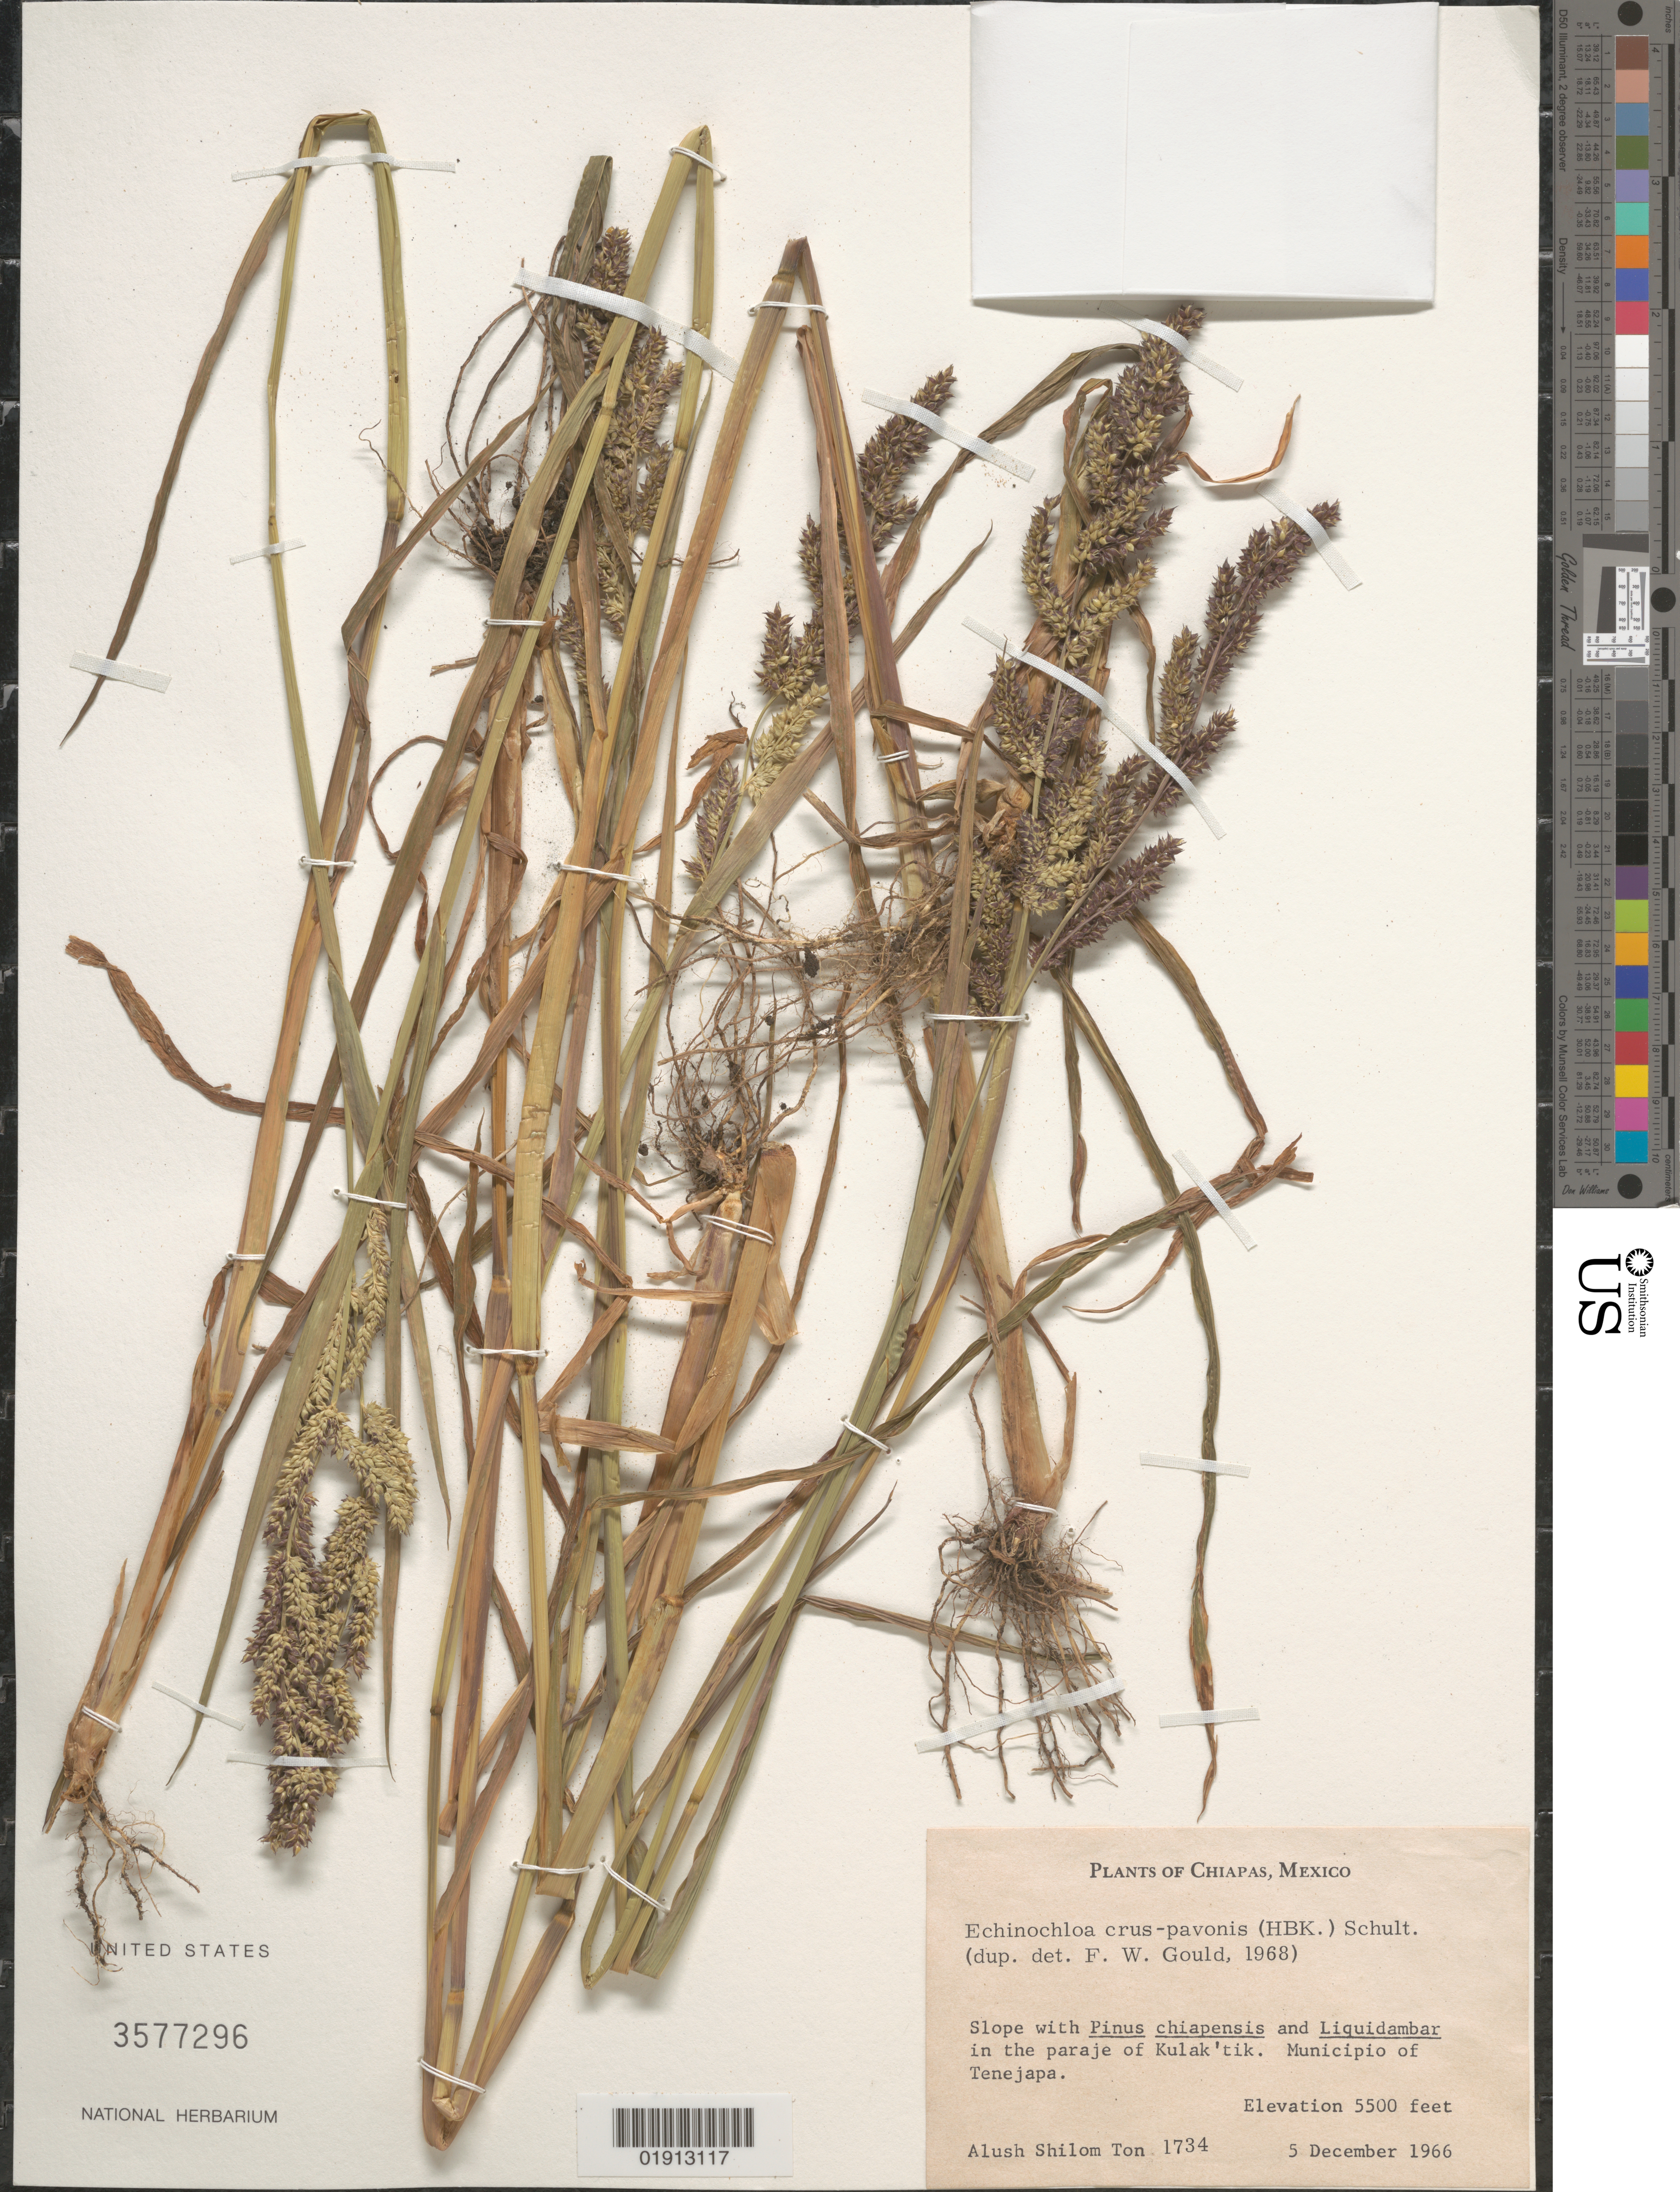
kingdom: Plantae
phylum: Tracheophyta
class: Liliopsida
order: Poales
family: Poaceae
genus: Echinochloa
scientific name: Echinochloa crus-pavonis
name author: (Kunth) Schult.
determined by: Gould, F. W.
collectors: A. S. Ton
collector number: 1734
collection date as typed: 05 Dec 1966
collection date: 1966-12-05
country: Mexico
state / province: Chiapas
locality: In the Paraje of Kulak'tik, Municipio of Tenejapa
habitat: Slope.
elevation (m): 1676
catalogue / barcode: US 3577296